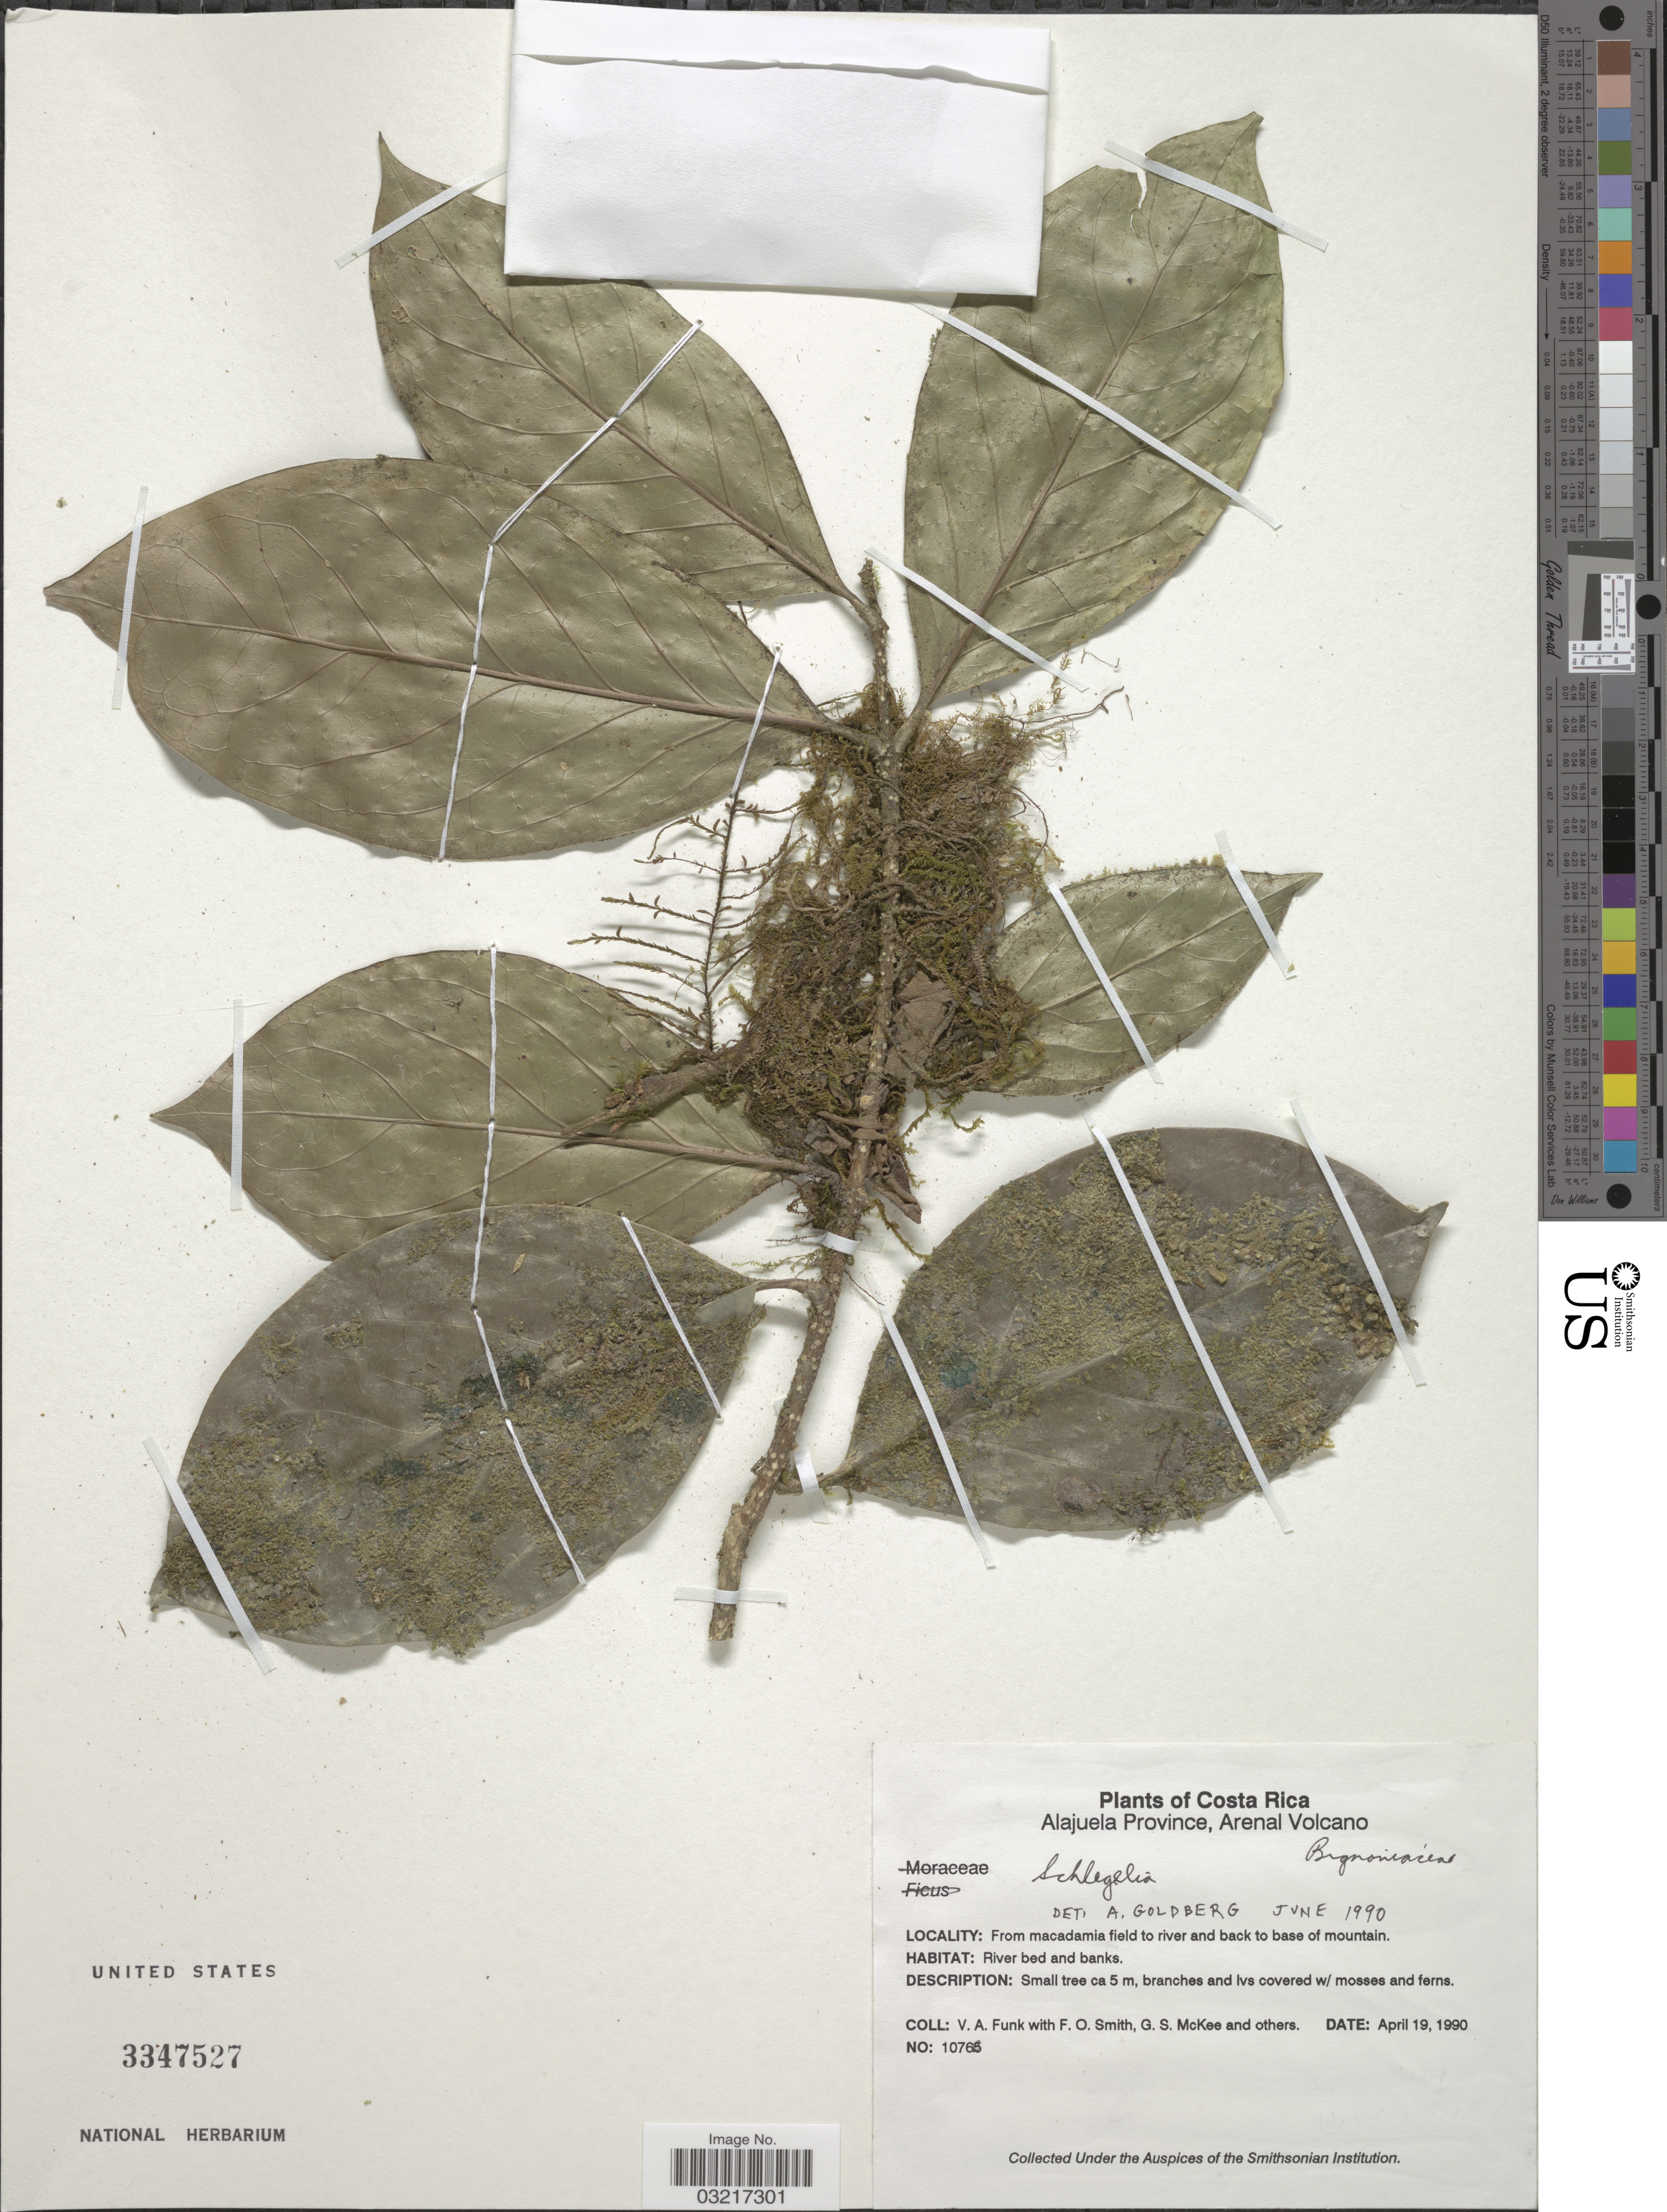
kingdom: Plantae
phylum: Tracheophyta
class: Magnoliopsida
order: Lamiales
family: Schlegeliaceae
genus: Schlegelia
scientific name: Schlegelia sp.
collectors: V. Funk, F. Smith, G. S. McKee & et al.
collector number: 10765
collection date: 1990-04-19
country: Costa Rica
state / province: Alajuela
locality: Arenal Volcano. From Macadamia field to river and back to base of mountain.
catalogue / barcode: US 3347527